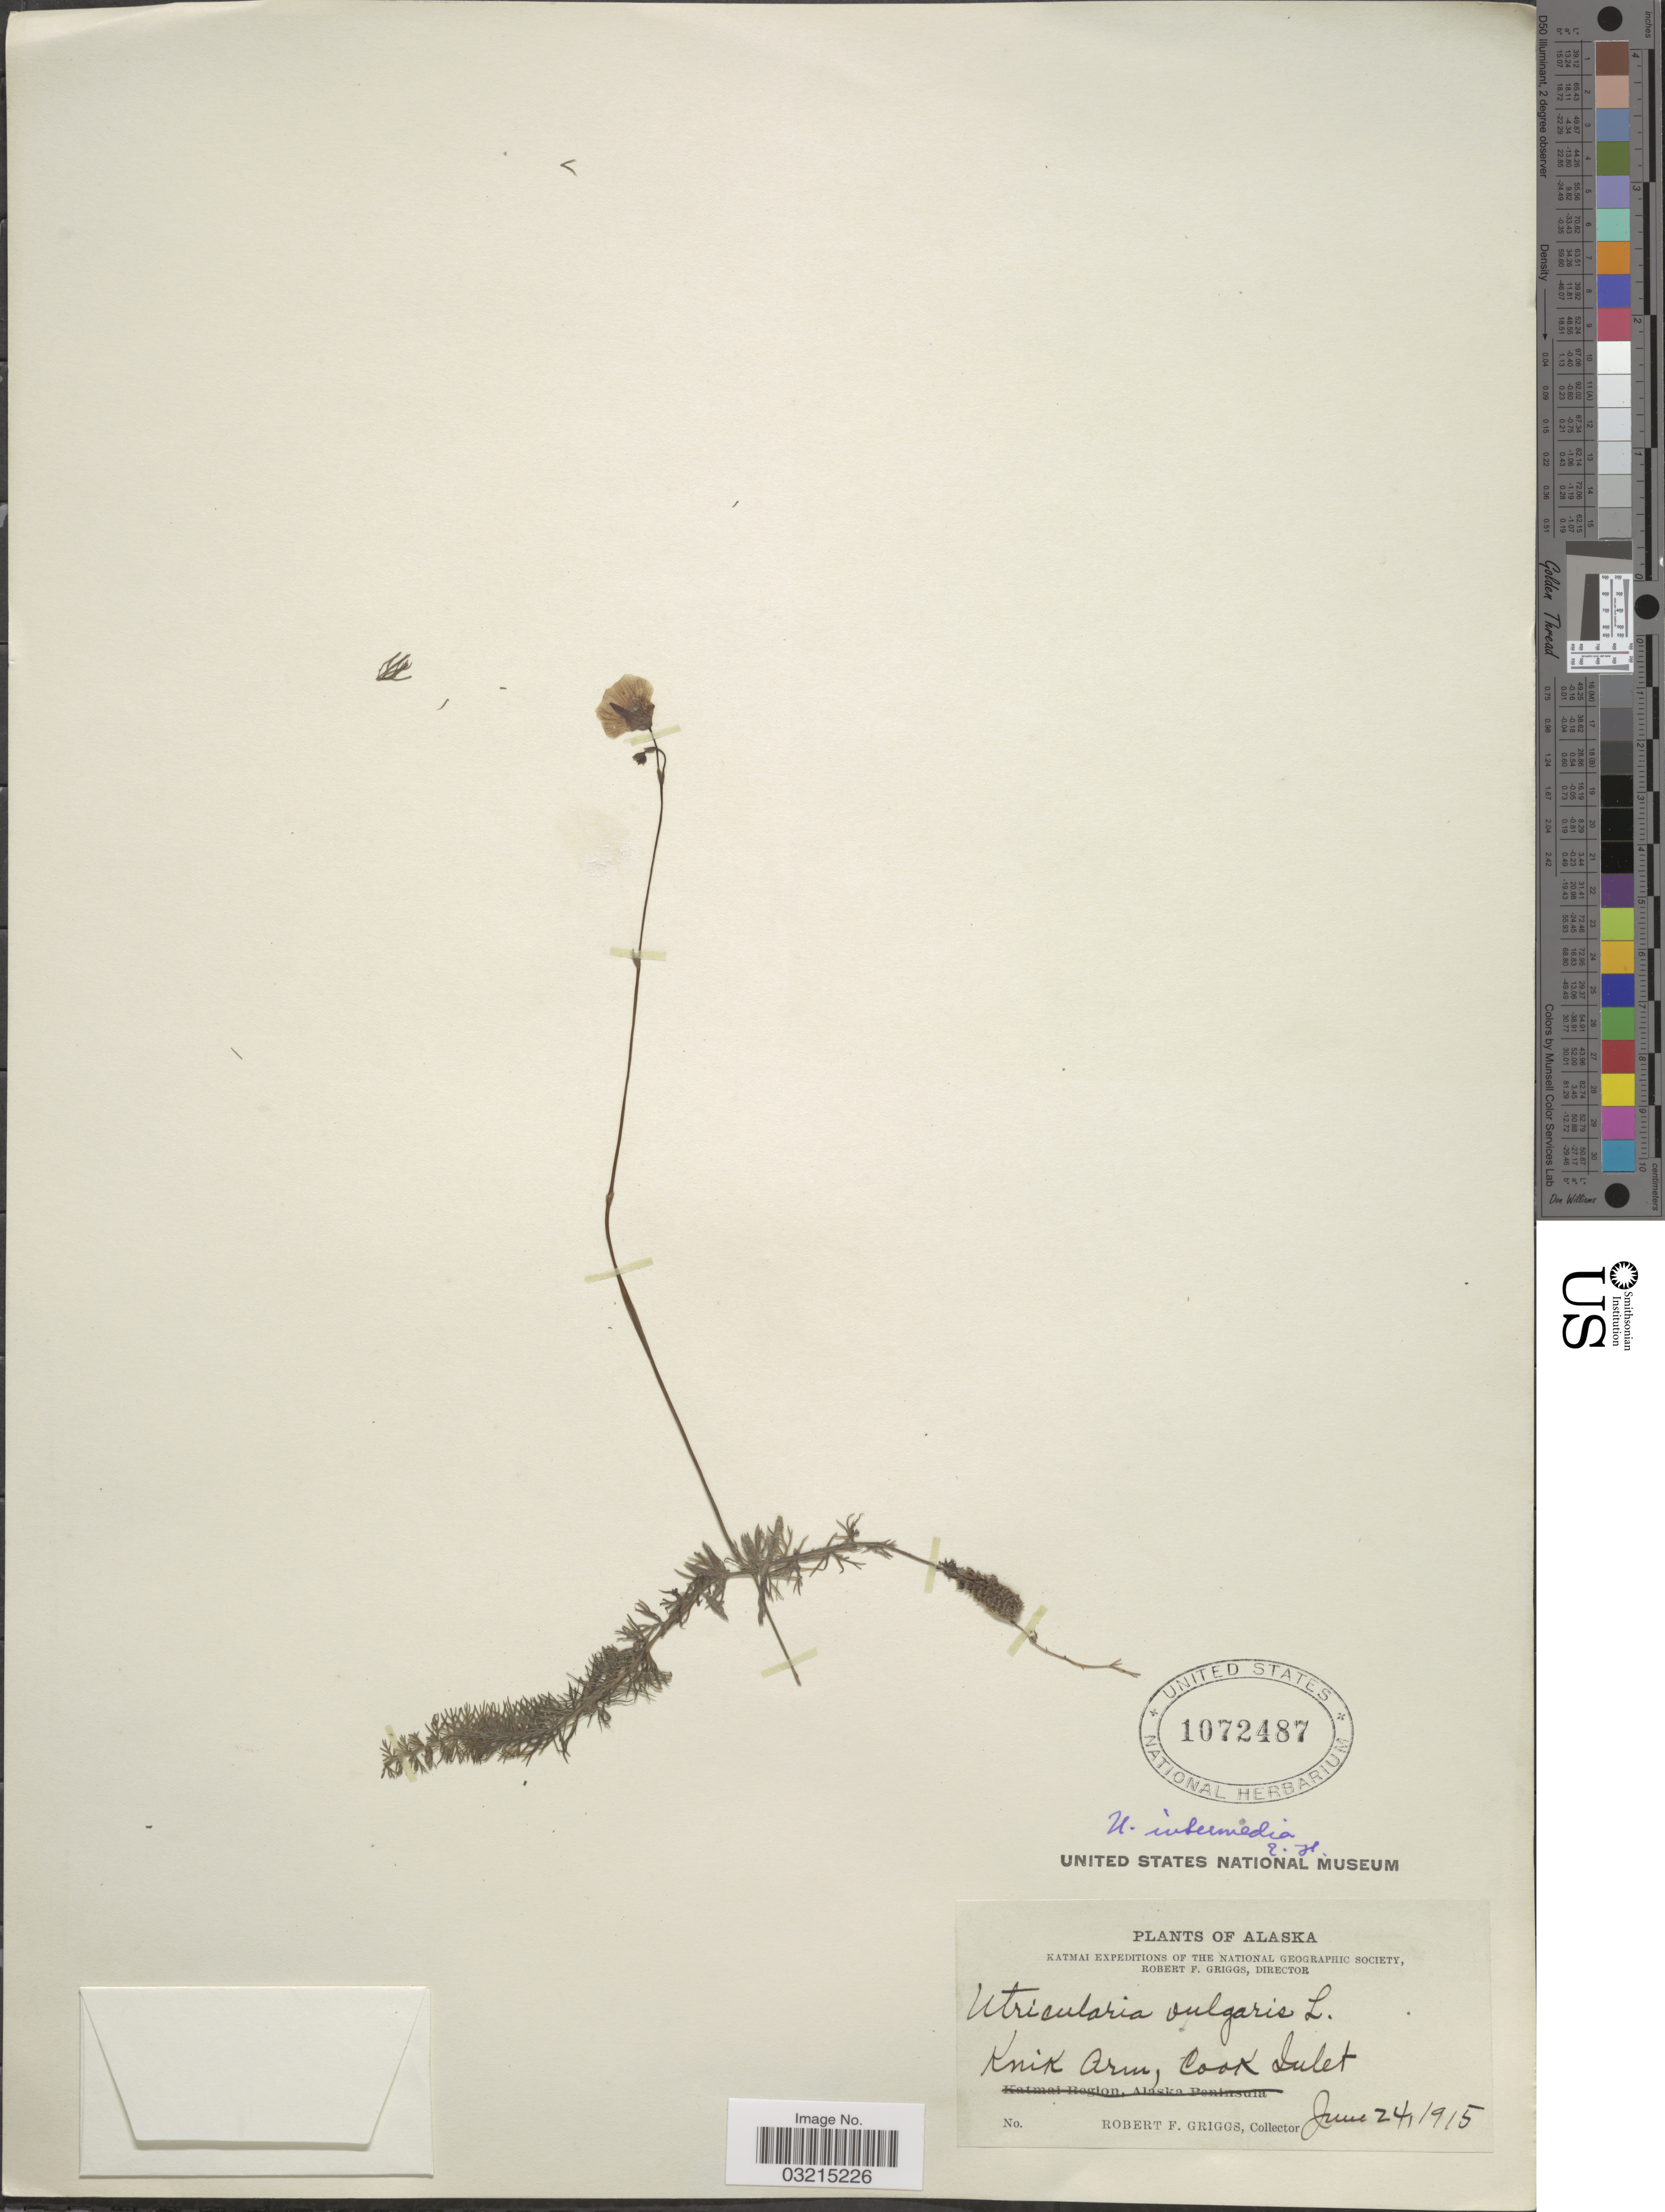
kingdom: Plantae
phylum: Tracheophyta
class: Magnoliopsida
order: Lamiales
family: Lentibulariaceae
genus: Utricularia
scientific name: Utricularia intermedia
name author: Hayne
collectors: R. F. Griggs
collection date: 1915-06-24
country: United States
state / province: Alaska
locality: Knik Arm, Cook Inlet.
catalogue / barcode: US 1072487